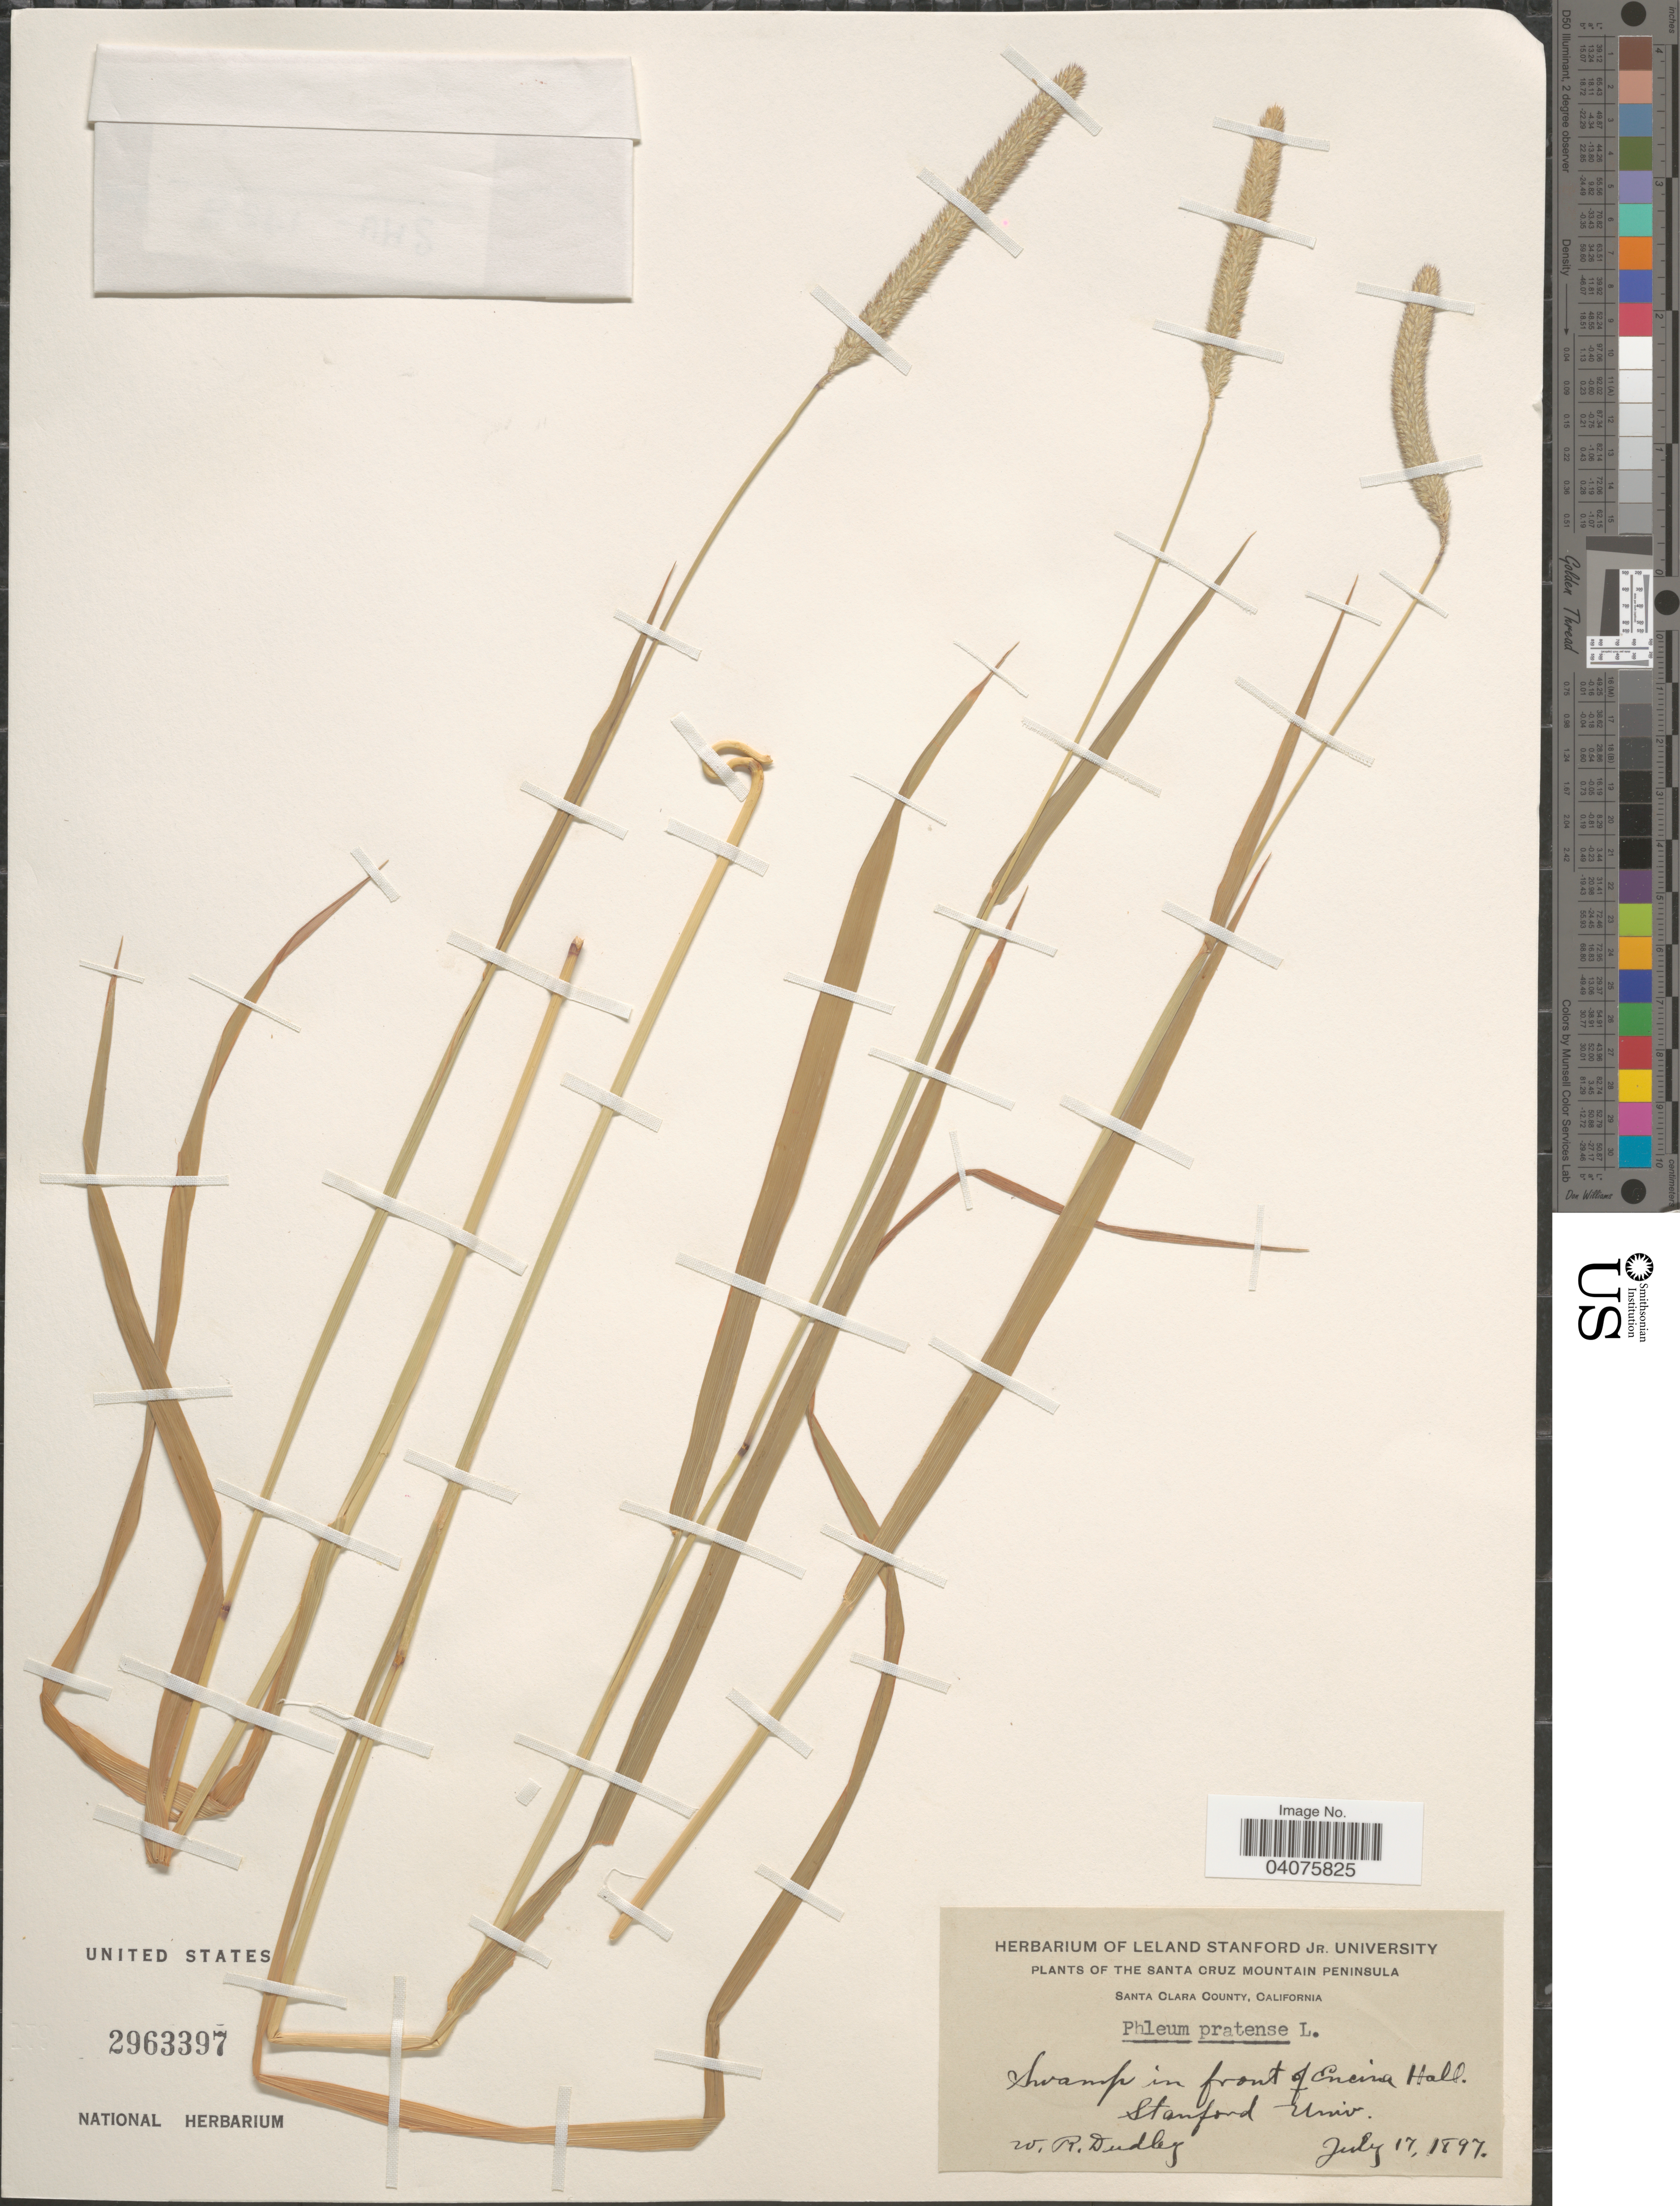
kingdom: Plantae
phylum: Tracheophyta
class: Liliopsida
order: Poales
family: Poaceae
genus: Phleum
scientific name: Phleum pratense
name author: L.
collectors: W. Dudley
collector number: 20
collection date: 1897-07-17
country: United States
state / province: California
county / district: Santa Clara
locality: The Santa Cruz Mountain Peninsula, Santa Clara County. Swamp in front of Encina Hall. Stanford Univ.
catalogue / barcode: US 2963397